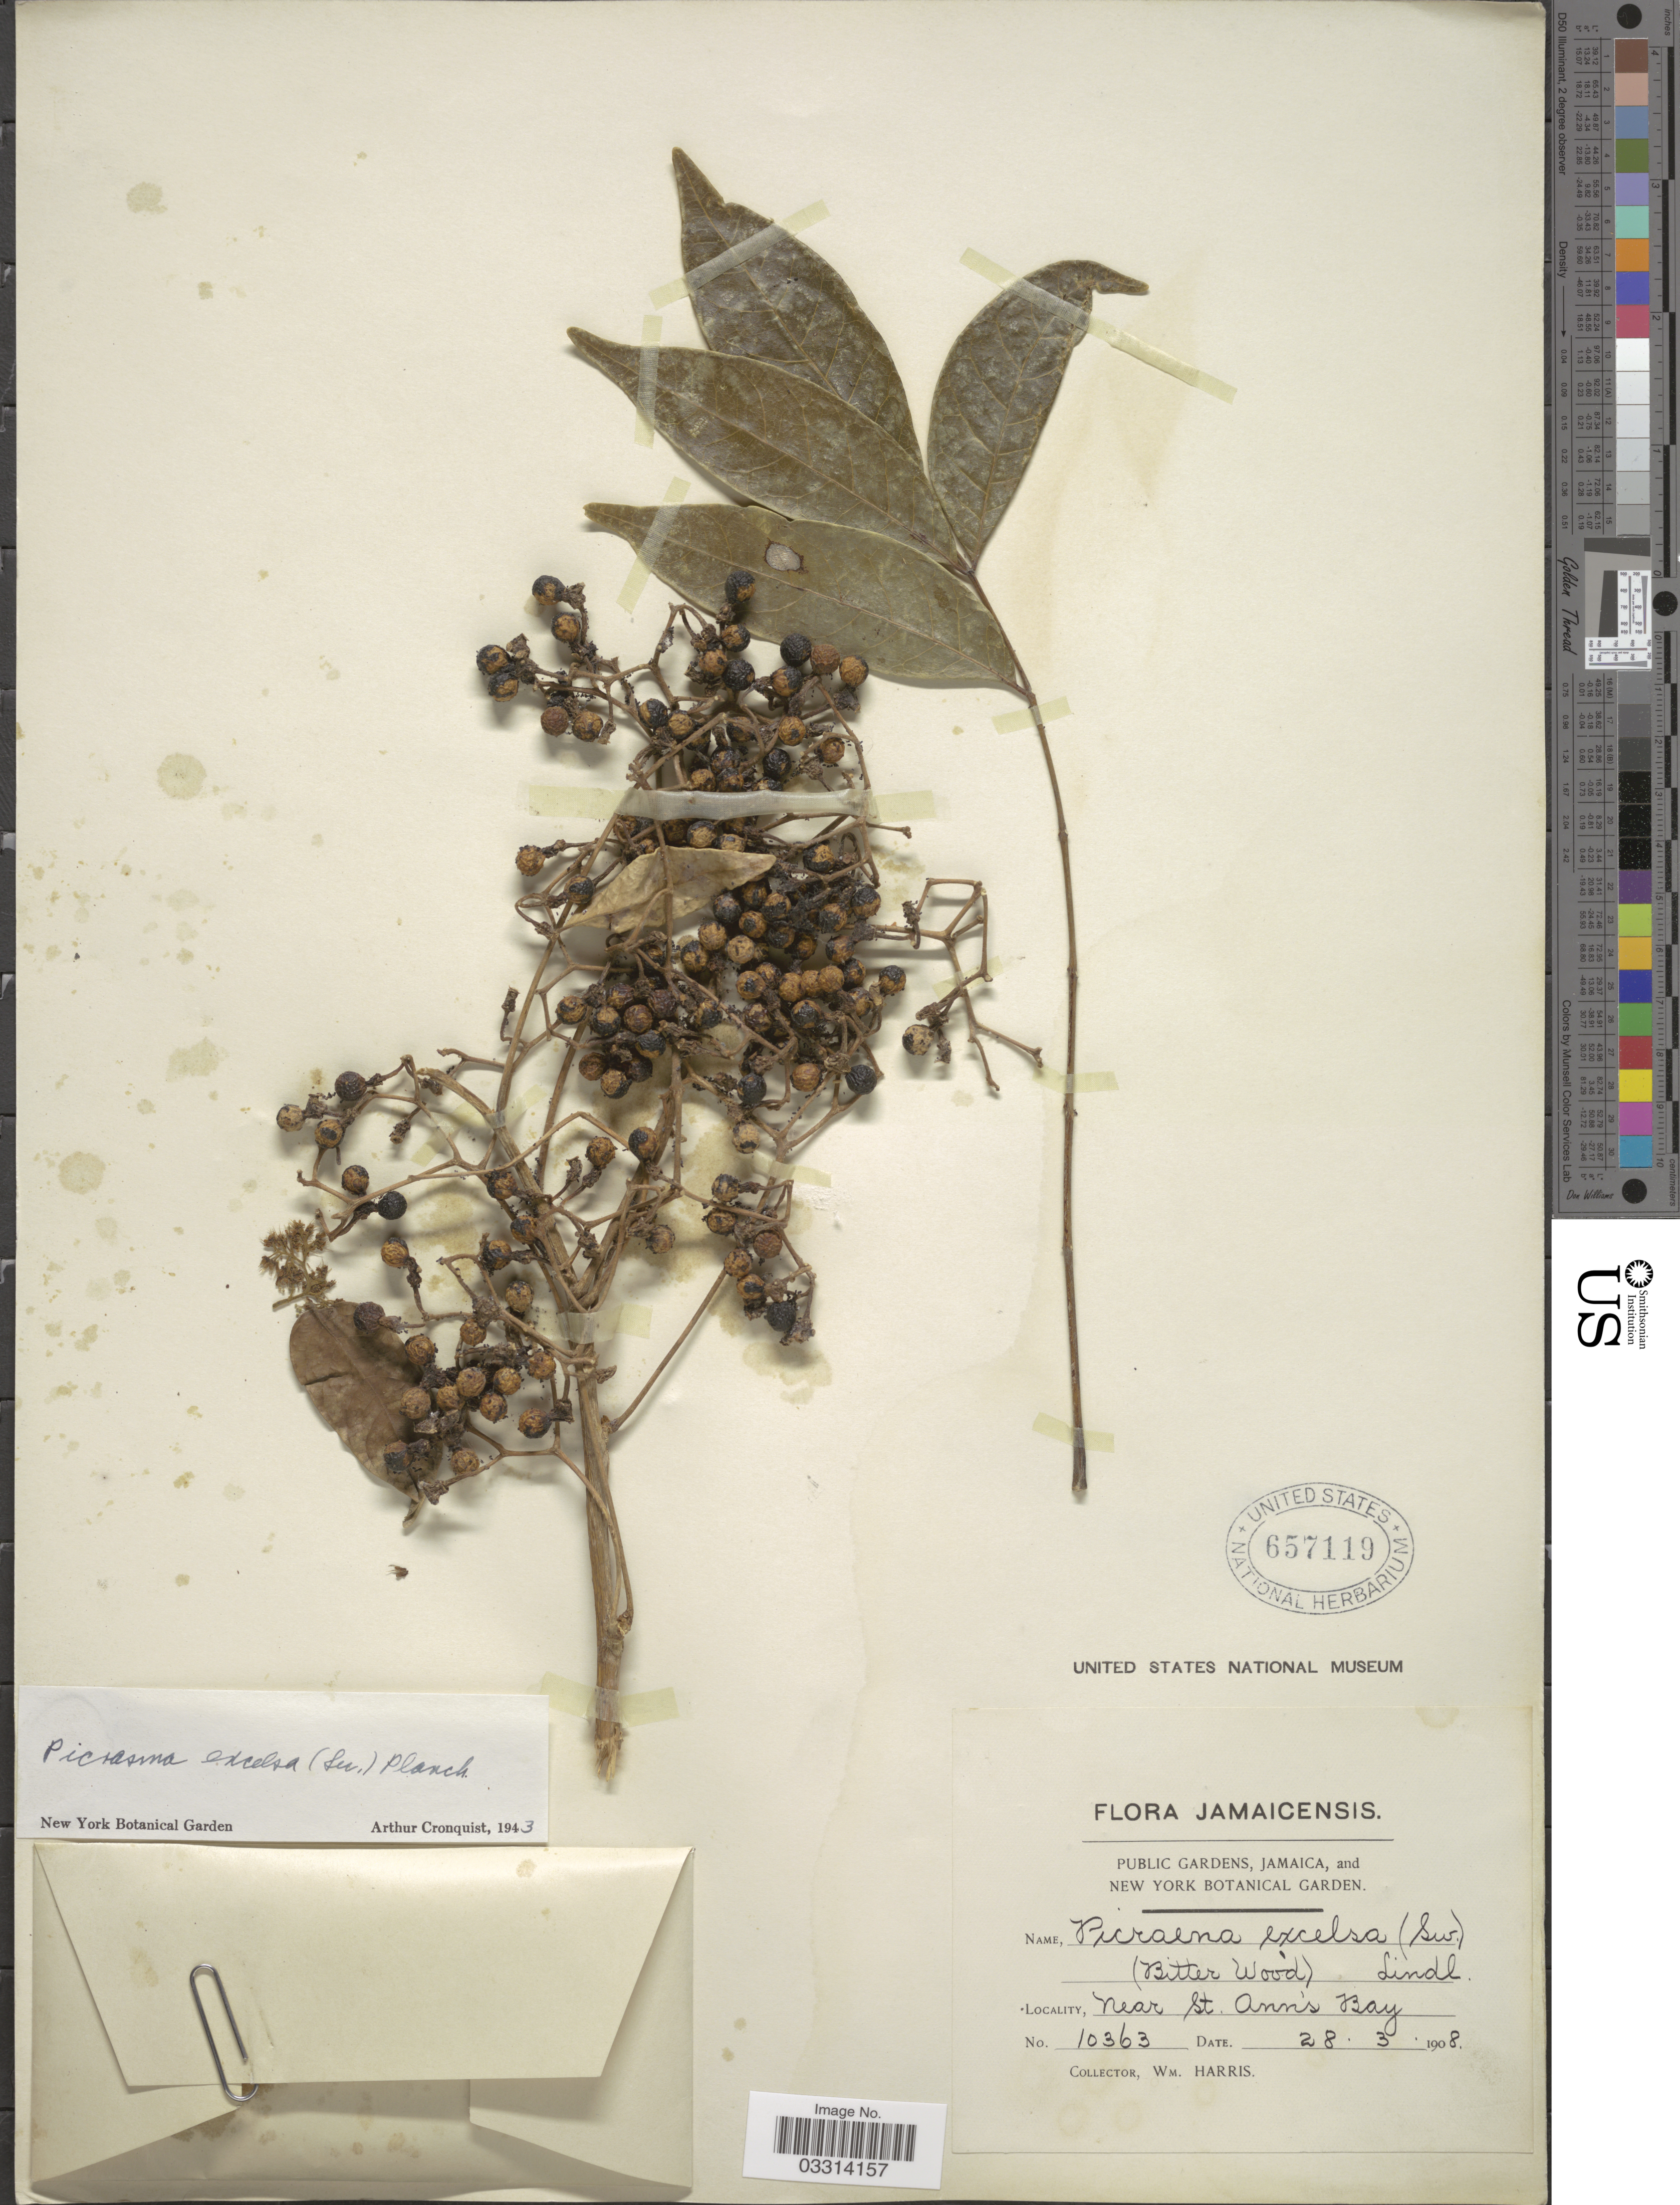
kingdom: Plantae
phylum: Tracheophyta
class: Magnoliopsida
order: Sapindales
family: Simaroubaceae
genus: Picrasma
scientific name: Picrasma excelsa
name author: (Sw.) Planch.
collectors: W. H. Harris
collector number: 10363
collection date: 1908-03-28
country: Jamaica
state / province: Saint Ann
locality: Near St. Ann's Bay.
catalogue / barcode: US 657119